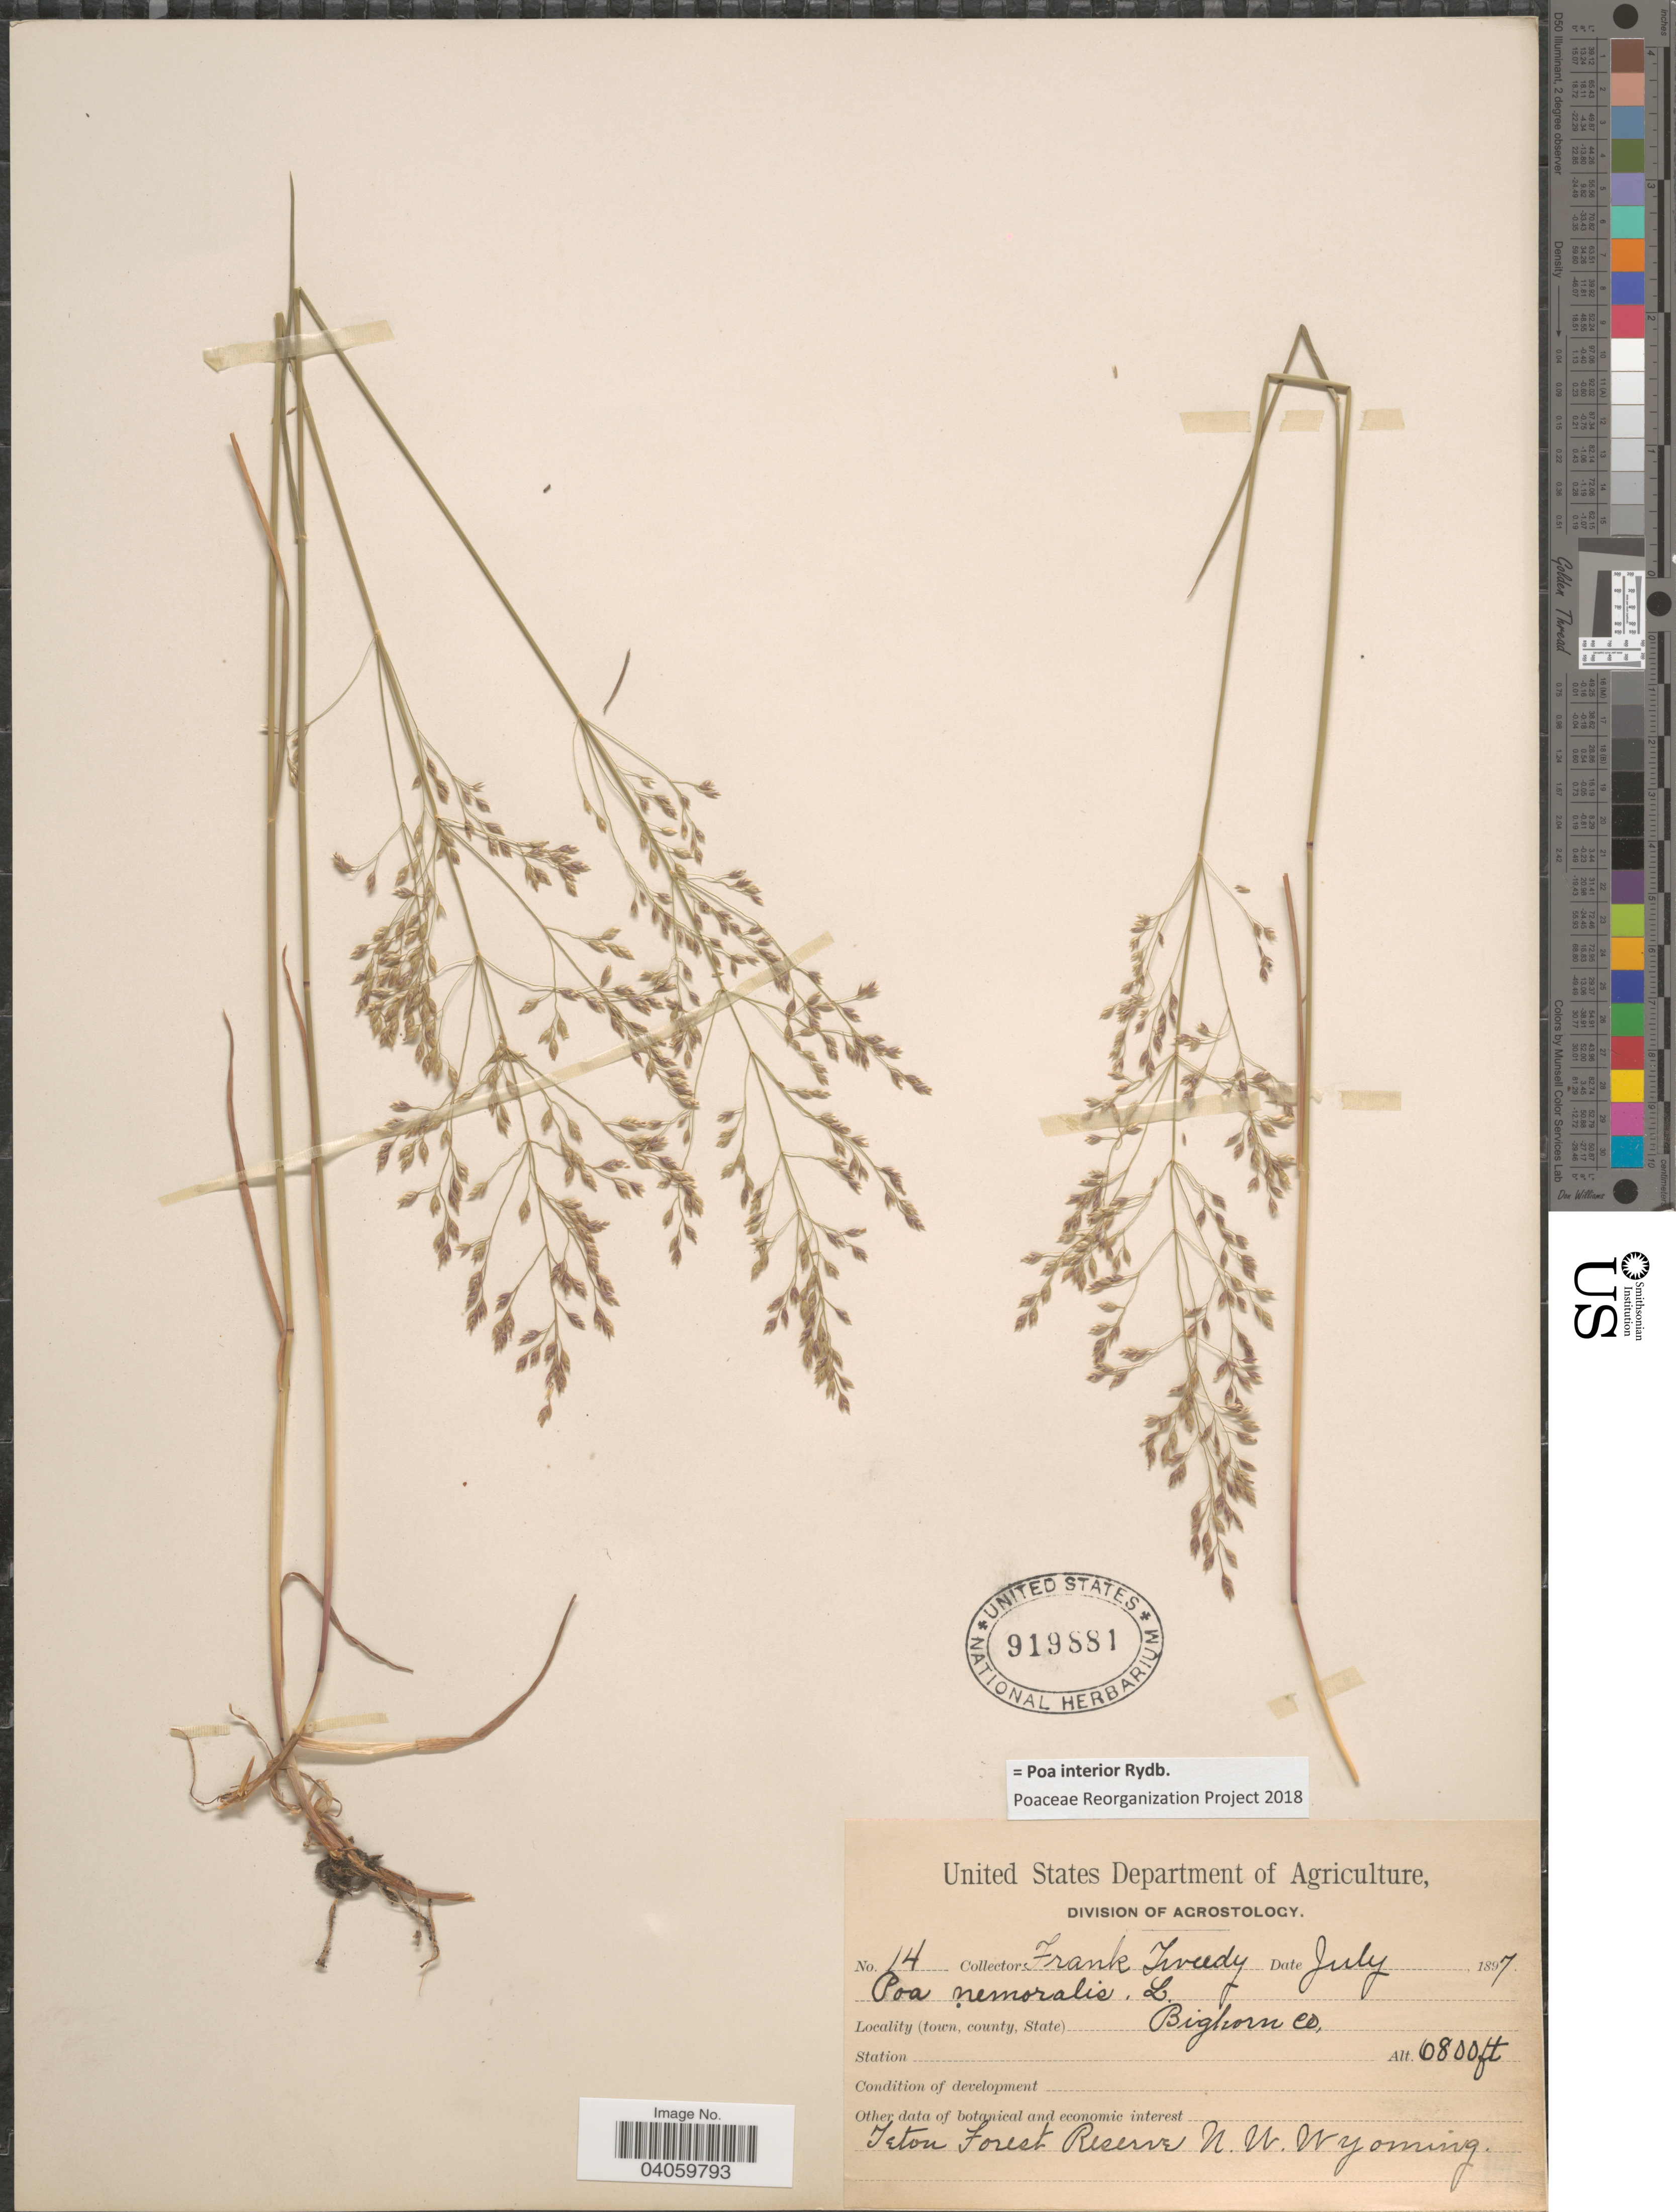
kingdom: Plantae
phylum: Tracheophyta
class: Liliopsida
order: Poales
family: Poaceae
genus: Poa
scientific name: Poa interior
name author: Rydb.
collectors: F. Tweedy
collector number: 14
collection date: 1897-07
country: United States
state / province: Wyoming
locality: Bighorn Co. Teton Forest Reserve N.W. Wyoming.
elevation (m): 2073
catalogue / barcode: US 919881